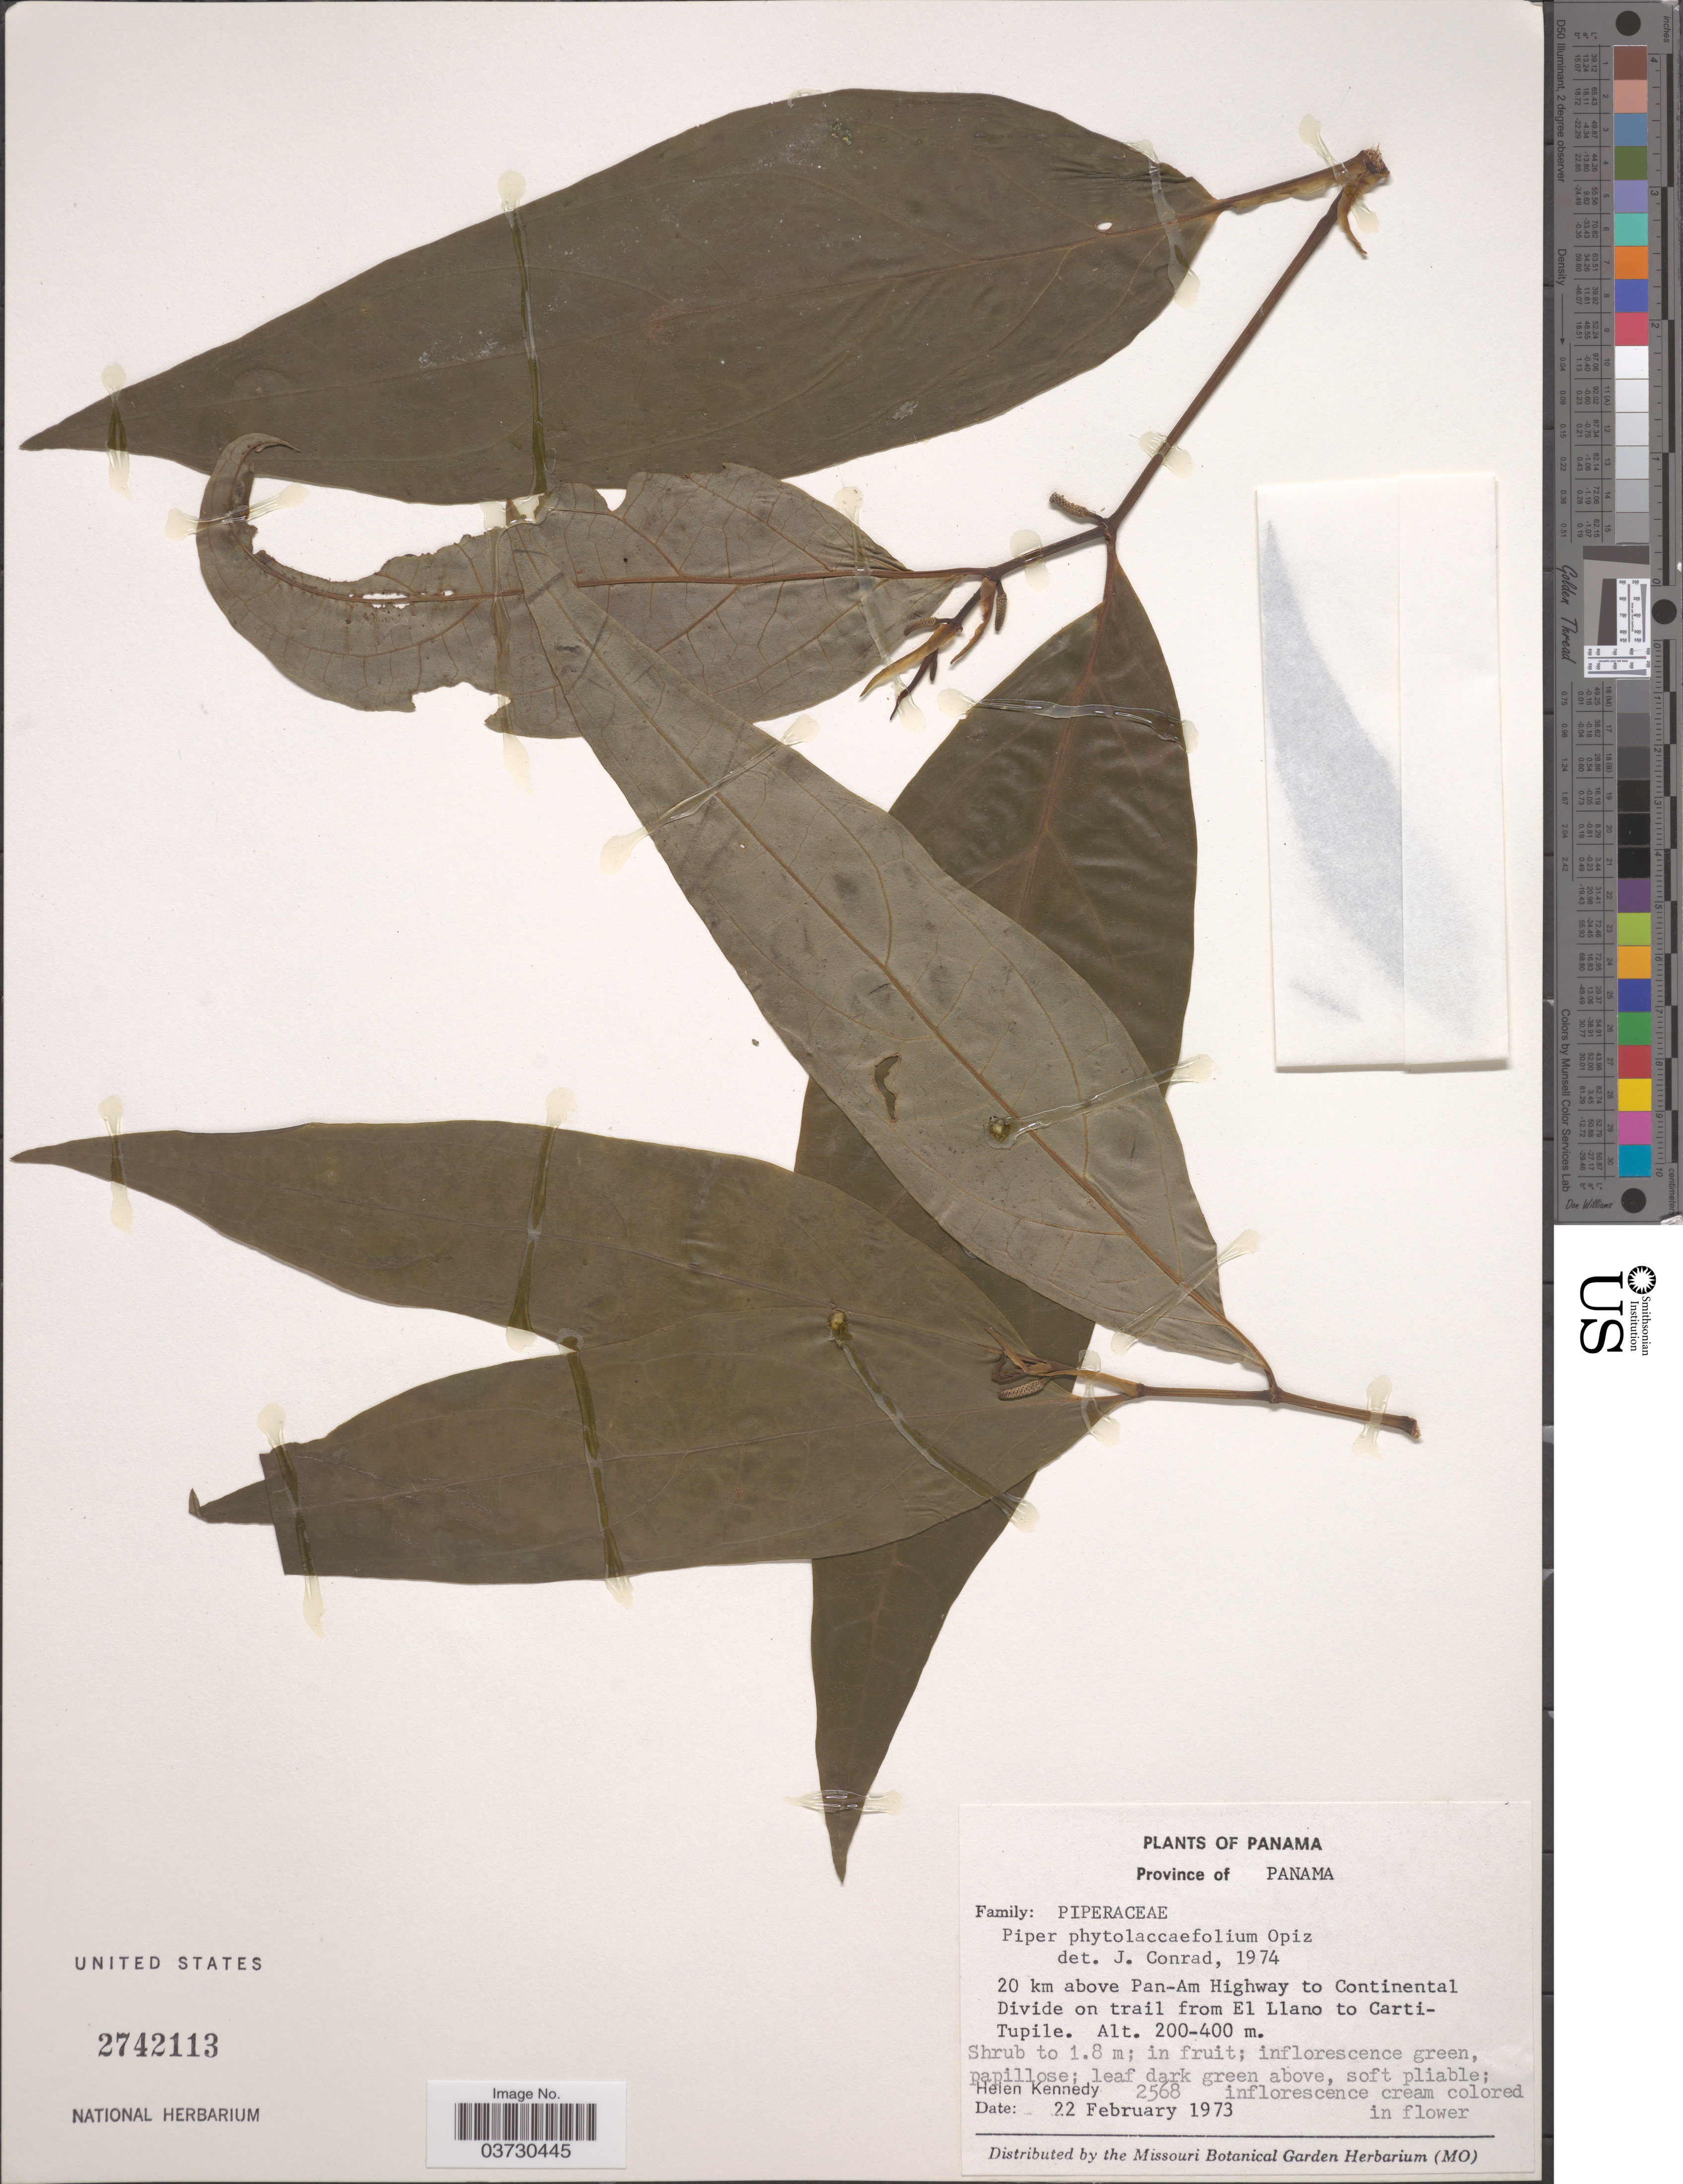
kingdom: Plantae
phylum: Tracheophyta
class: Magnoliopsida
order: Piperales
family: Piperaceae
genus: Piper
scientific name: Piper phytolaccifolium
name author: Opiz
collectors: H. Kennedy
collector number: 2568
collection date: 1973-02-22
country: Panama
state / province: Panamá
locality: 20 km above Pan-Am Highway to Continental Divide on trail from El Llano to Carti-Tupile.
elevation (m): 200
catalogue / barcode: US 2742113